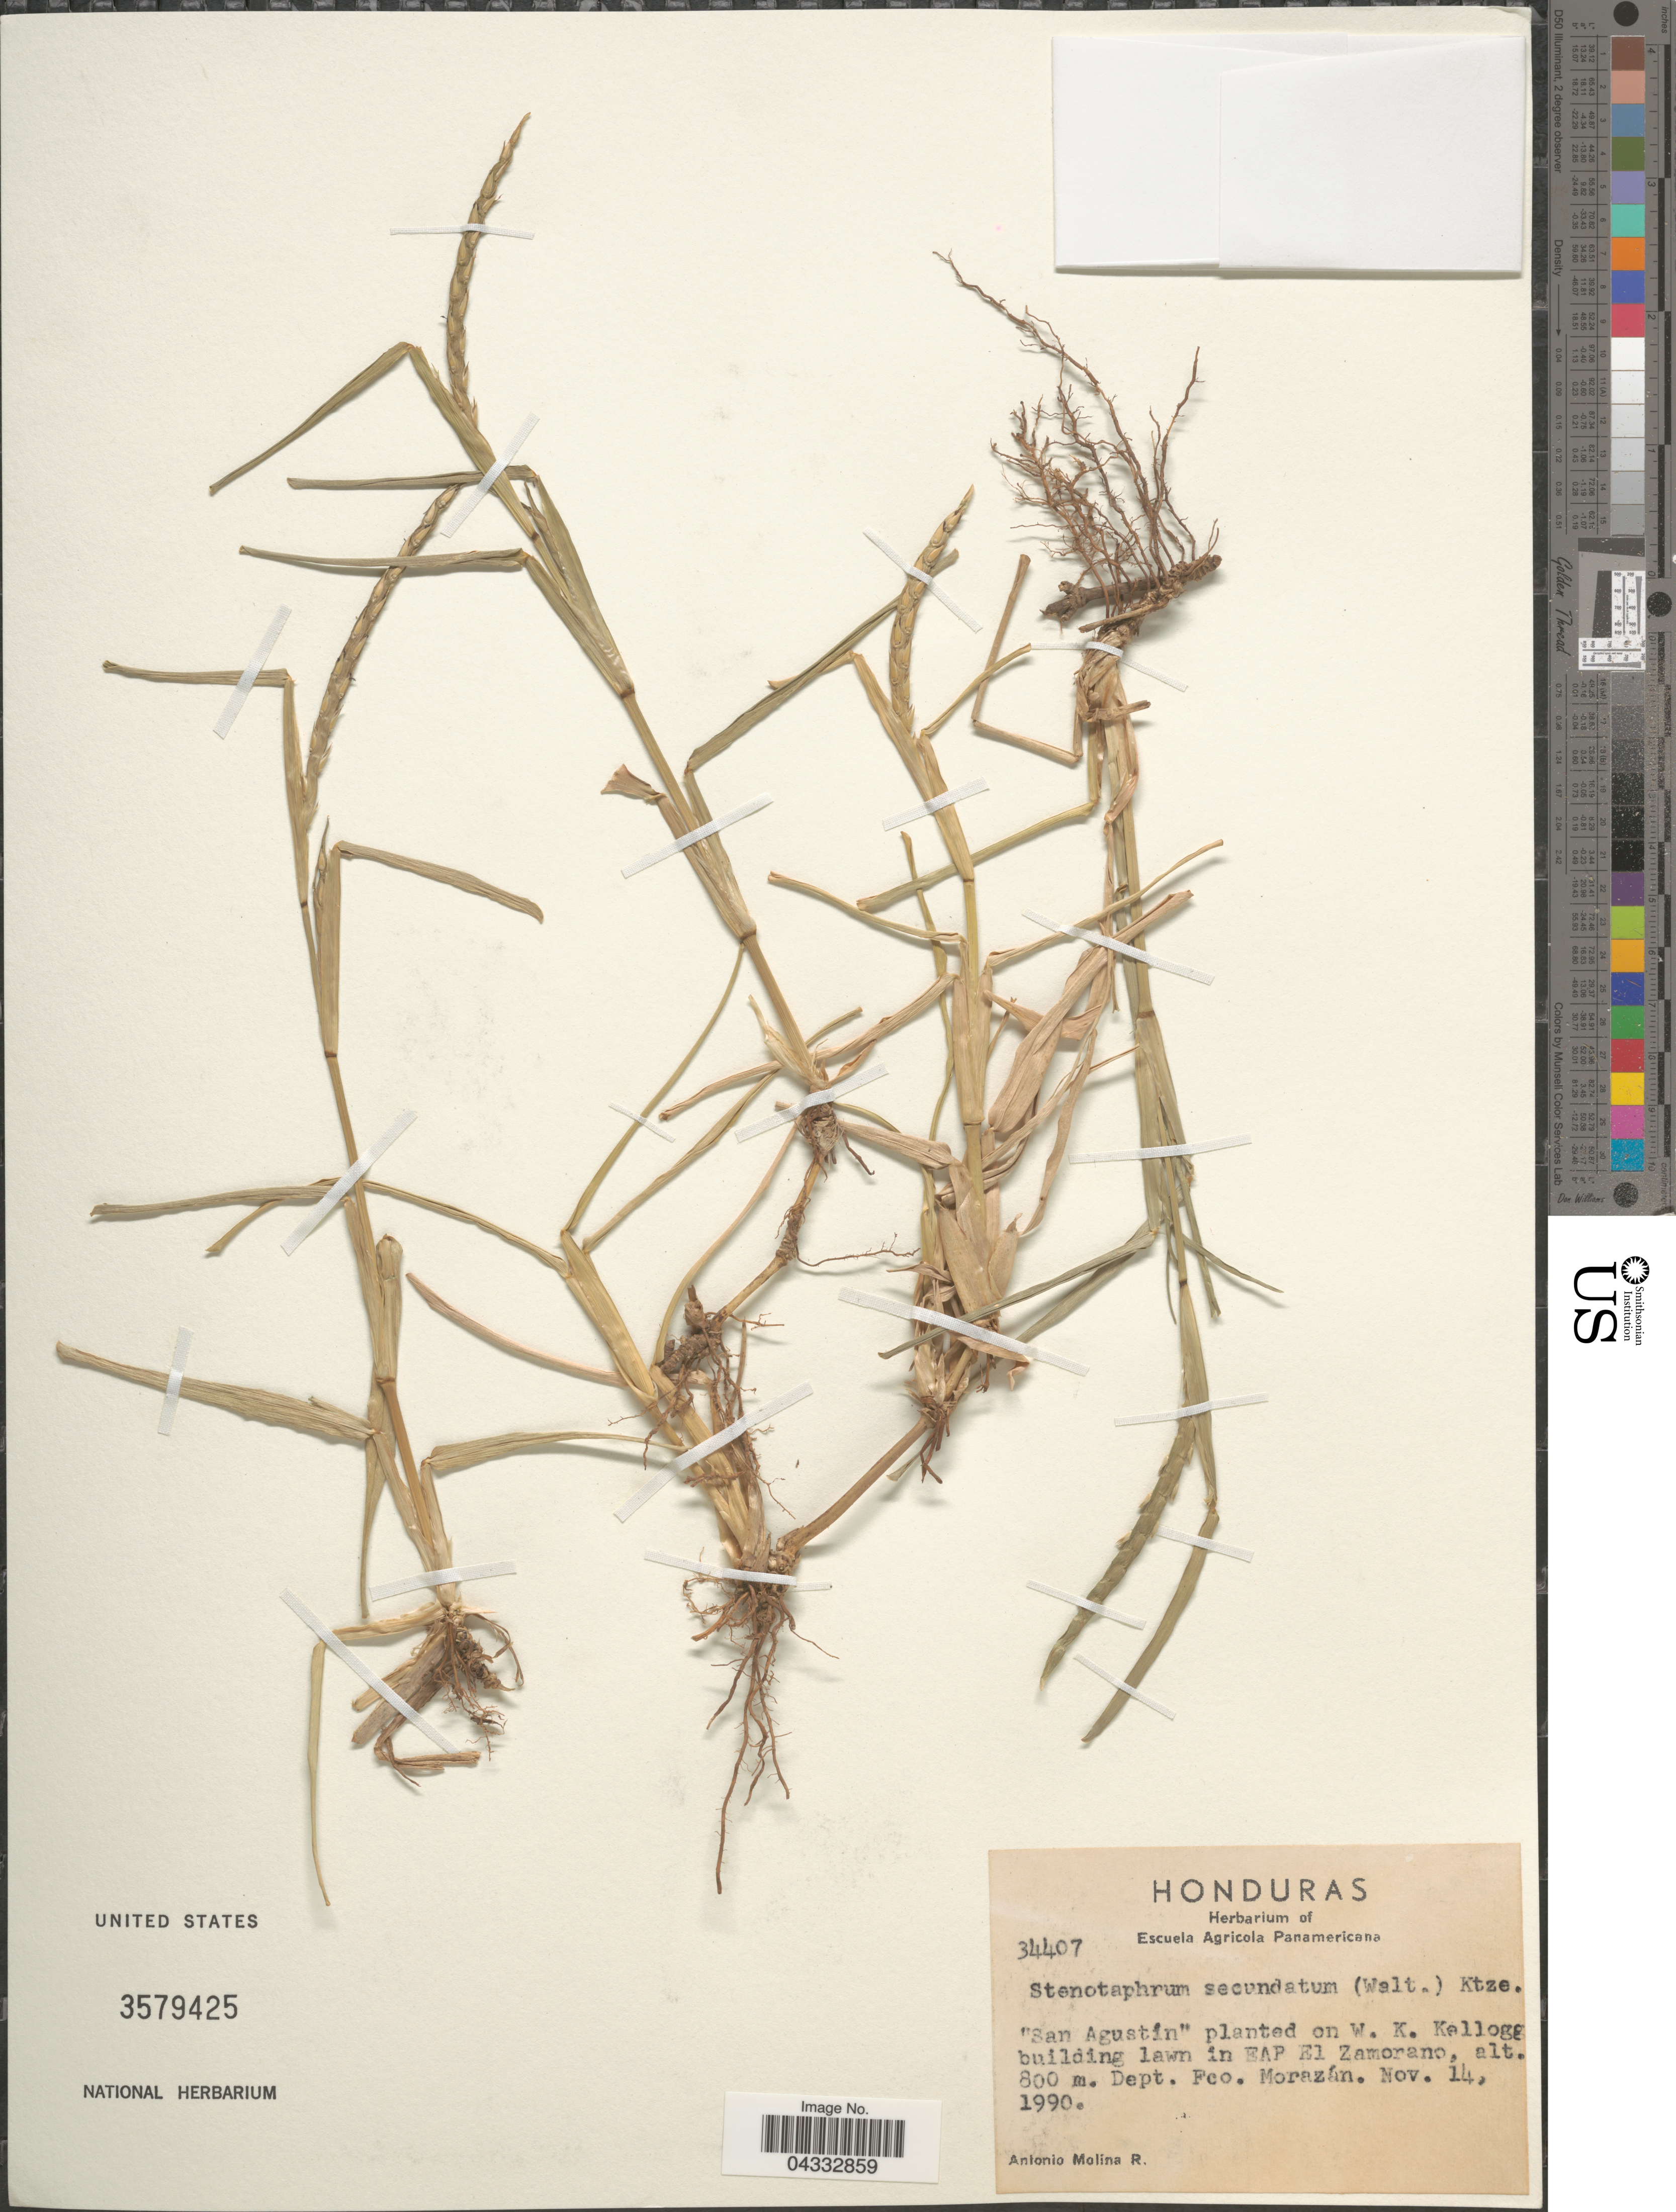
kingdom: Plantae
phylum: Tracheophyta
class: Liliopsida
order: Poales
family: Poaceae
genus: Stenotaphrum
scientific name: Stenotaphrum secundatum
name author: (Walter) Kuntze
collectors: A. Molina R.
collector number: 34407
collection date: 1990-11-14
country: Honduras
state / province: Fco. Morazán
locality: San Agustín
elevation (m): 800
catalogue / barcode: US 3579425